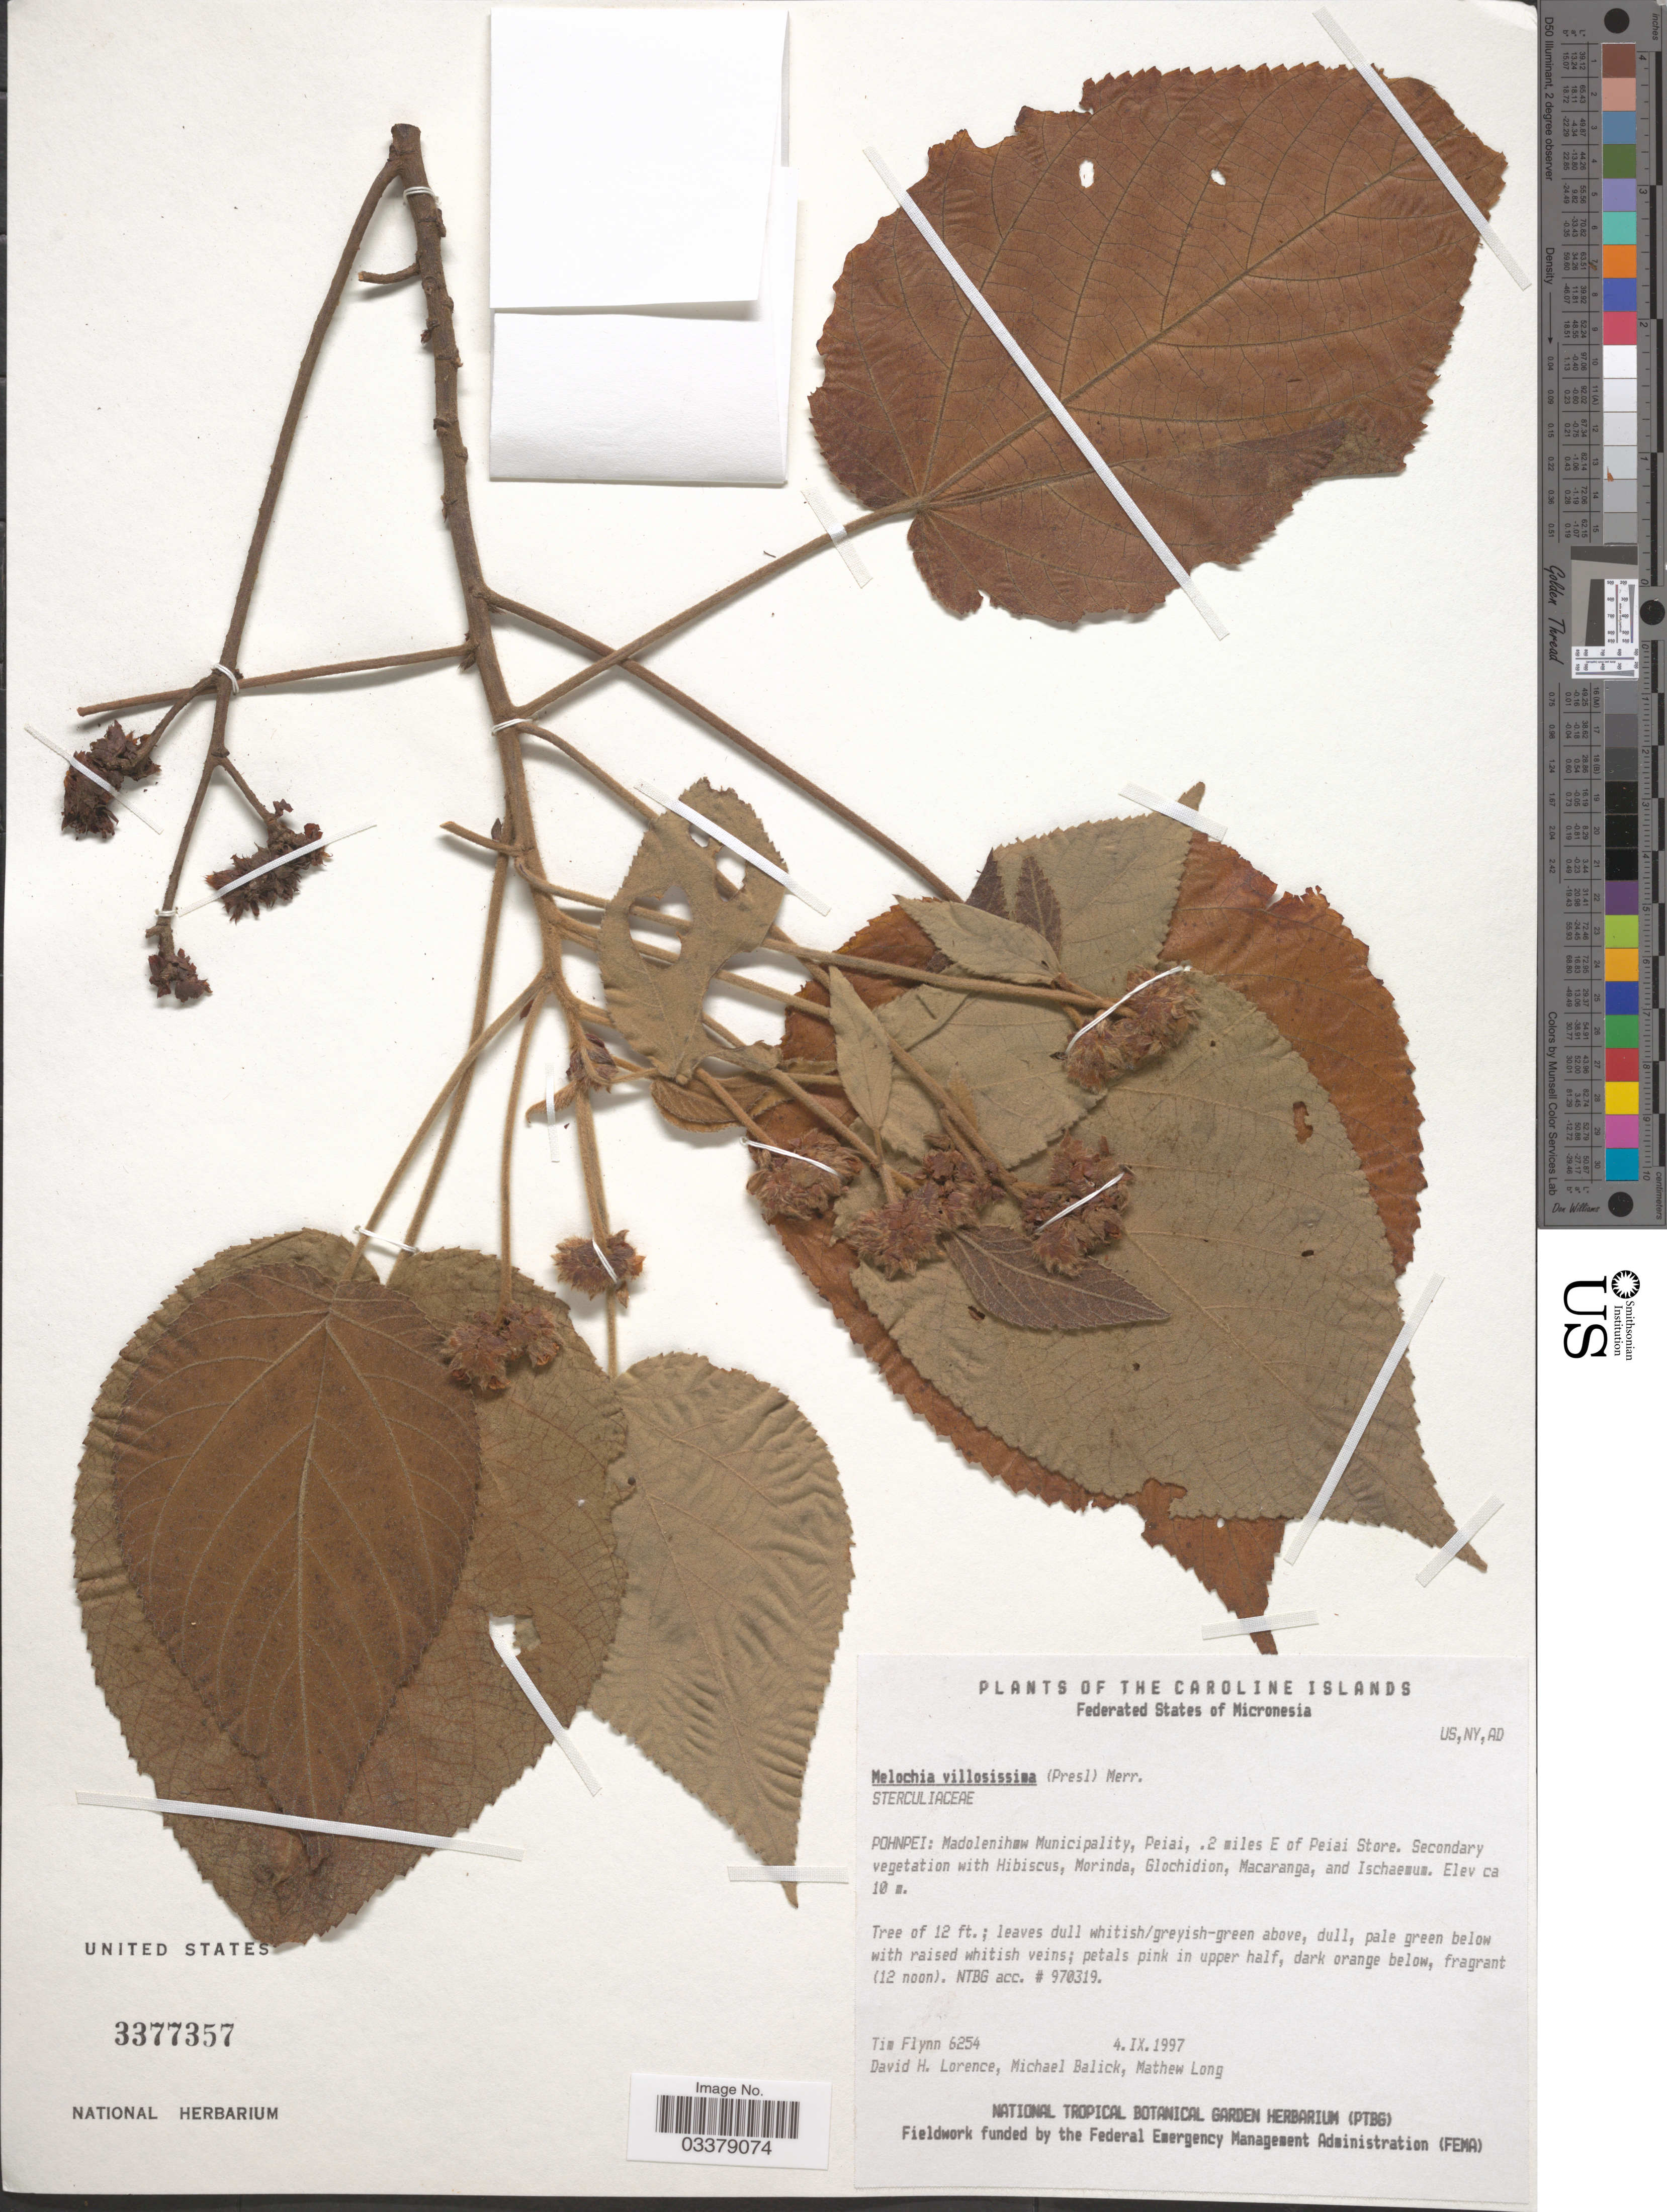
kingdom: Plantae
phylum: Tracheophyta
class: Magnoliopsida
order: Malvales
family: Malvaceae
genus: Melochia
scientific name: Melochia villosissima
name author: (C. Presl) Merr.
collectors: T. Flynn, D. Lorence, M. J. Balick & M. Long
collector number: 6254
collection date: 1997-09-04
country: Micronesia, Federated States of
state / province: Pohnpei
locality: The Caroline Islands. Madolenihmw Municipality, Peiai, .2 miles E of Peiai Store.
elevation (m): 10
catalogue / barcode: US 3377357